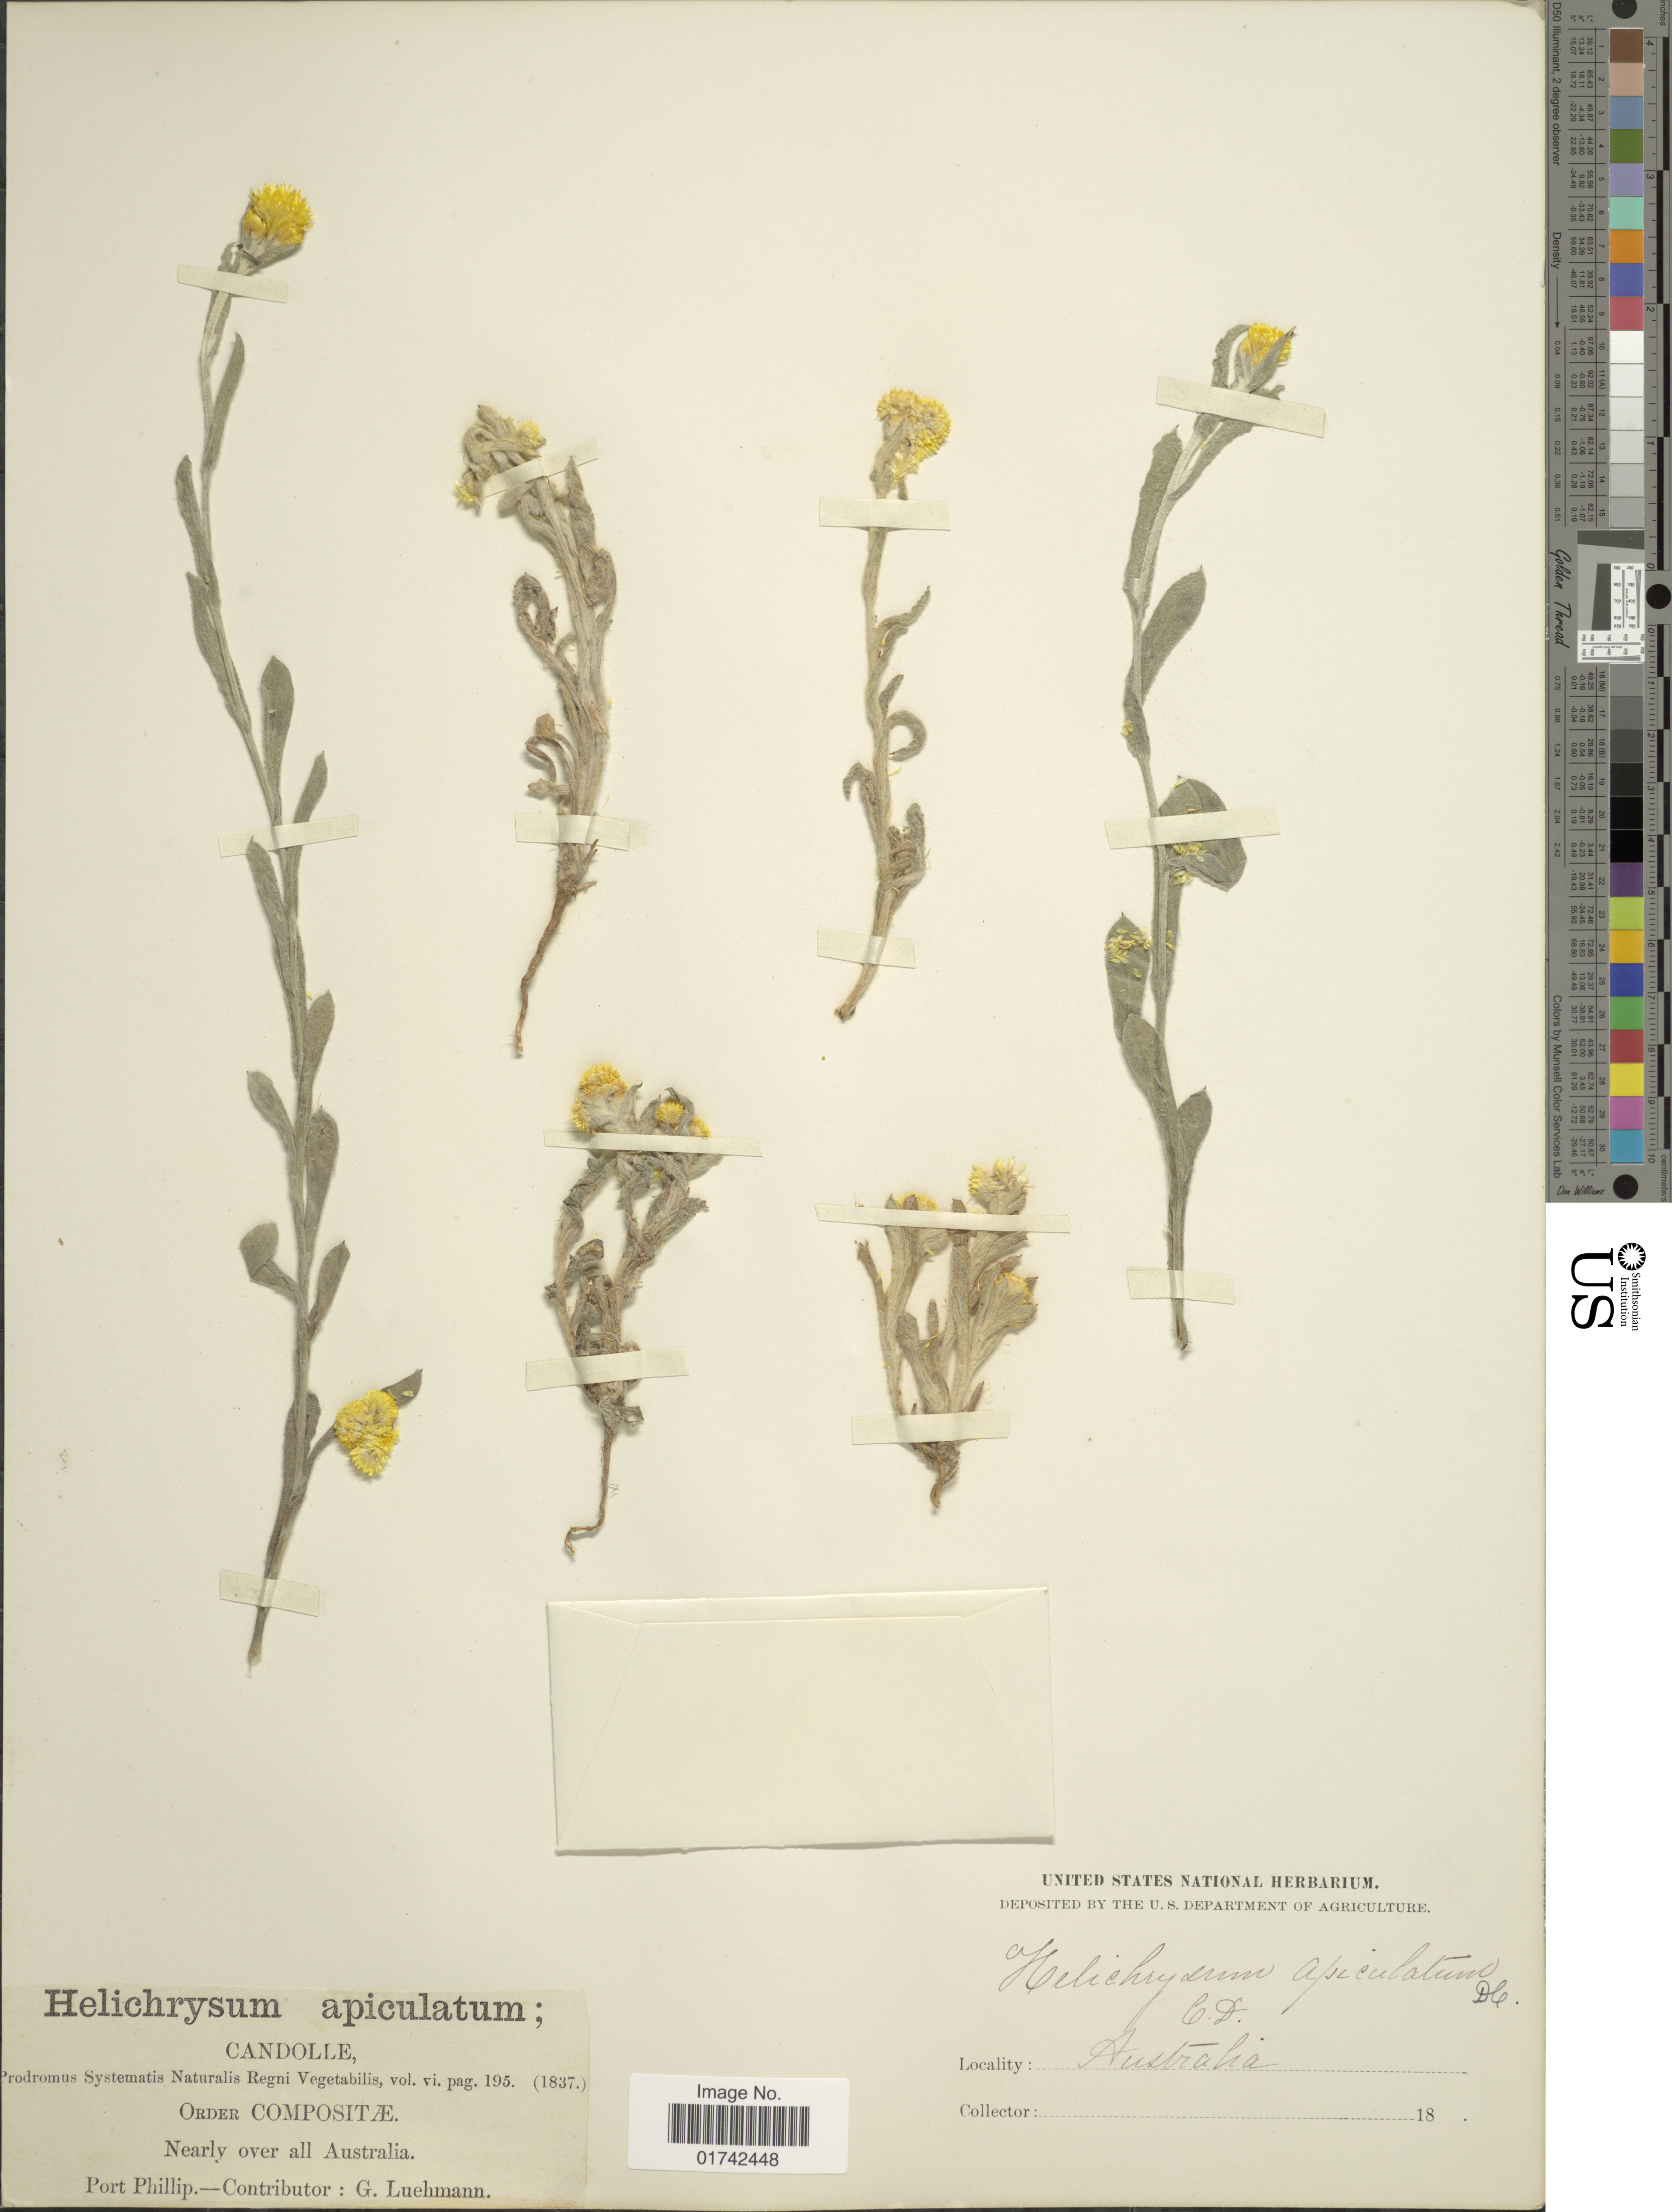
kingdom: Plantae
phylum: Tracheophyta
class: Magnoliopsida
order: Asterales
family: Asteraceae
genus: Helichrysum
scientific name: Helichrysum apiculatum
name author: (Labill.) D. Don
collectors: J. Luehmann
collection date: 1837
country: Australia